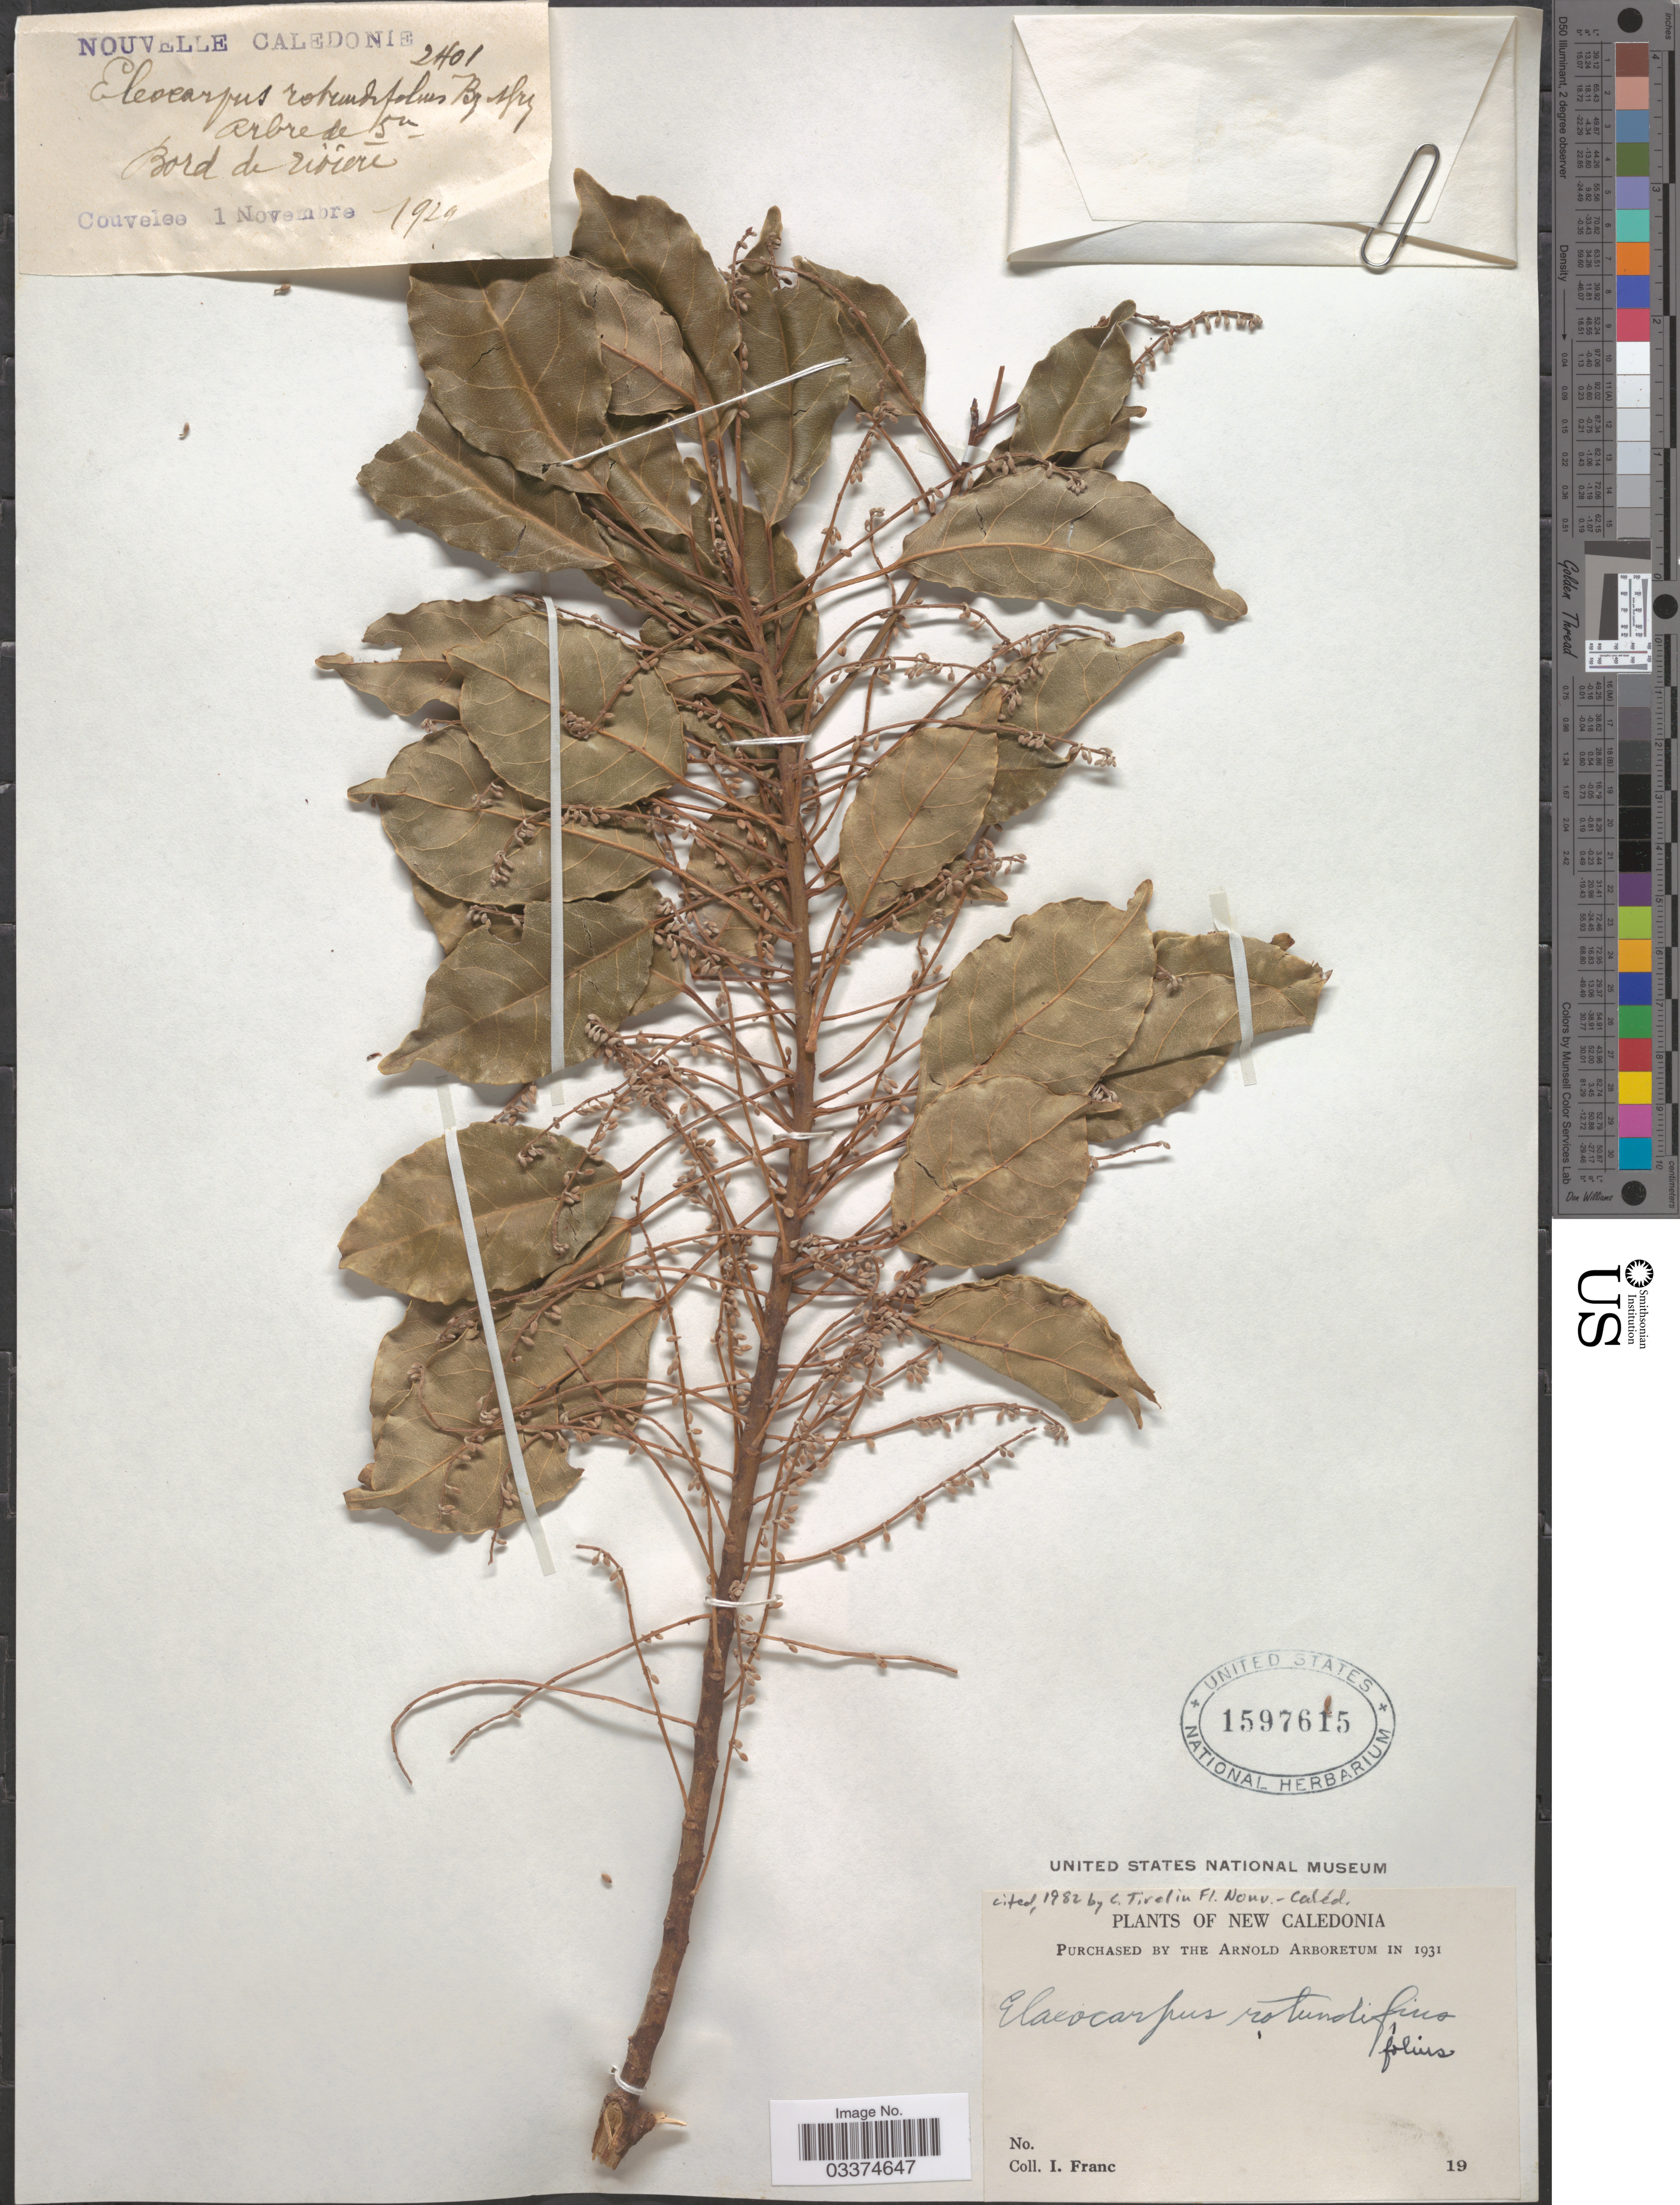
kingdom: Plantae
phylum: Tracheophyta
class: Magnoliopsida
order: Oxalidales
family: Elaeocarpaceae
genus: Elaeocarpus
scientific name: Elaeocarpus rotundifolius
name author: Brongn. & Gris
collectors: I. Franc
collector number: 2401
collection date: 1929-11-01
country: New Caledonia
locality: Couvelee. [unsure placement] Bord de riviére.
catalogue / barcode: US 1597615